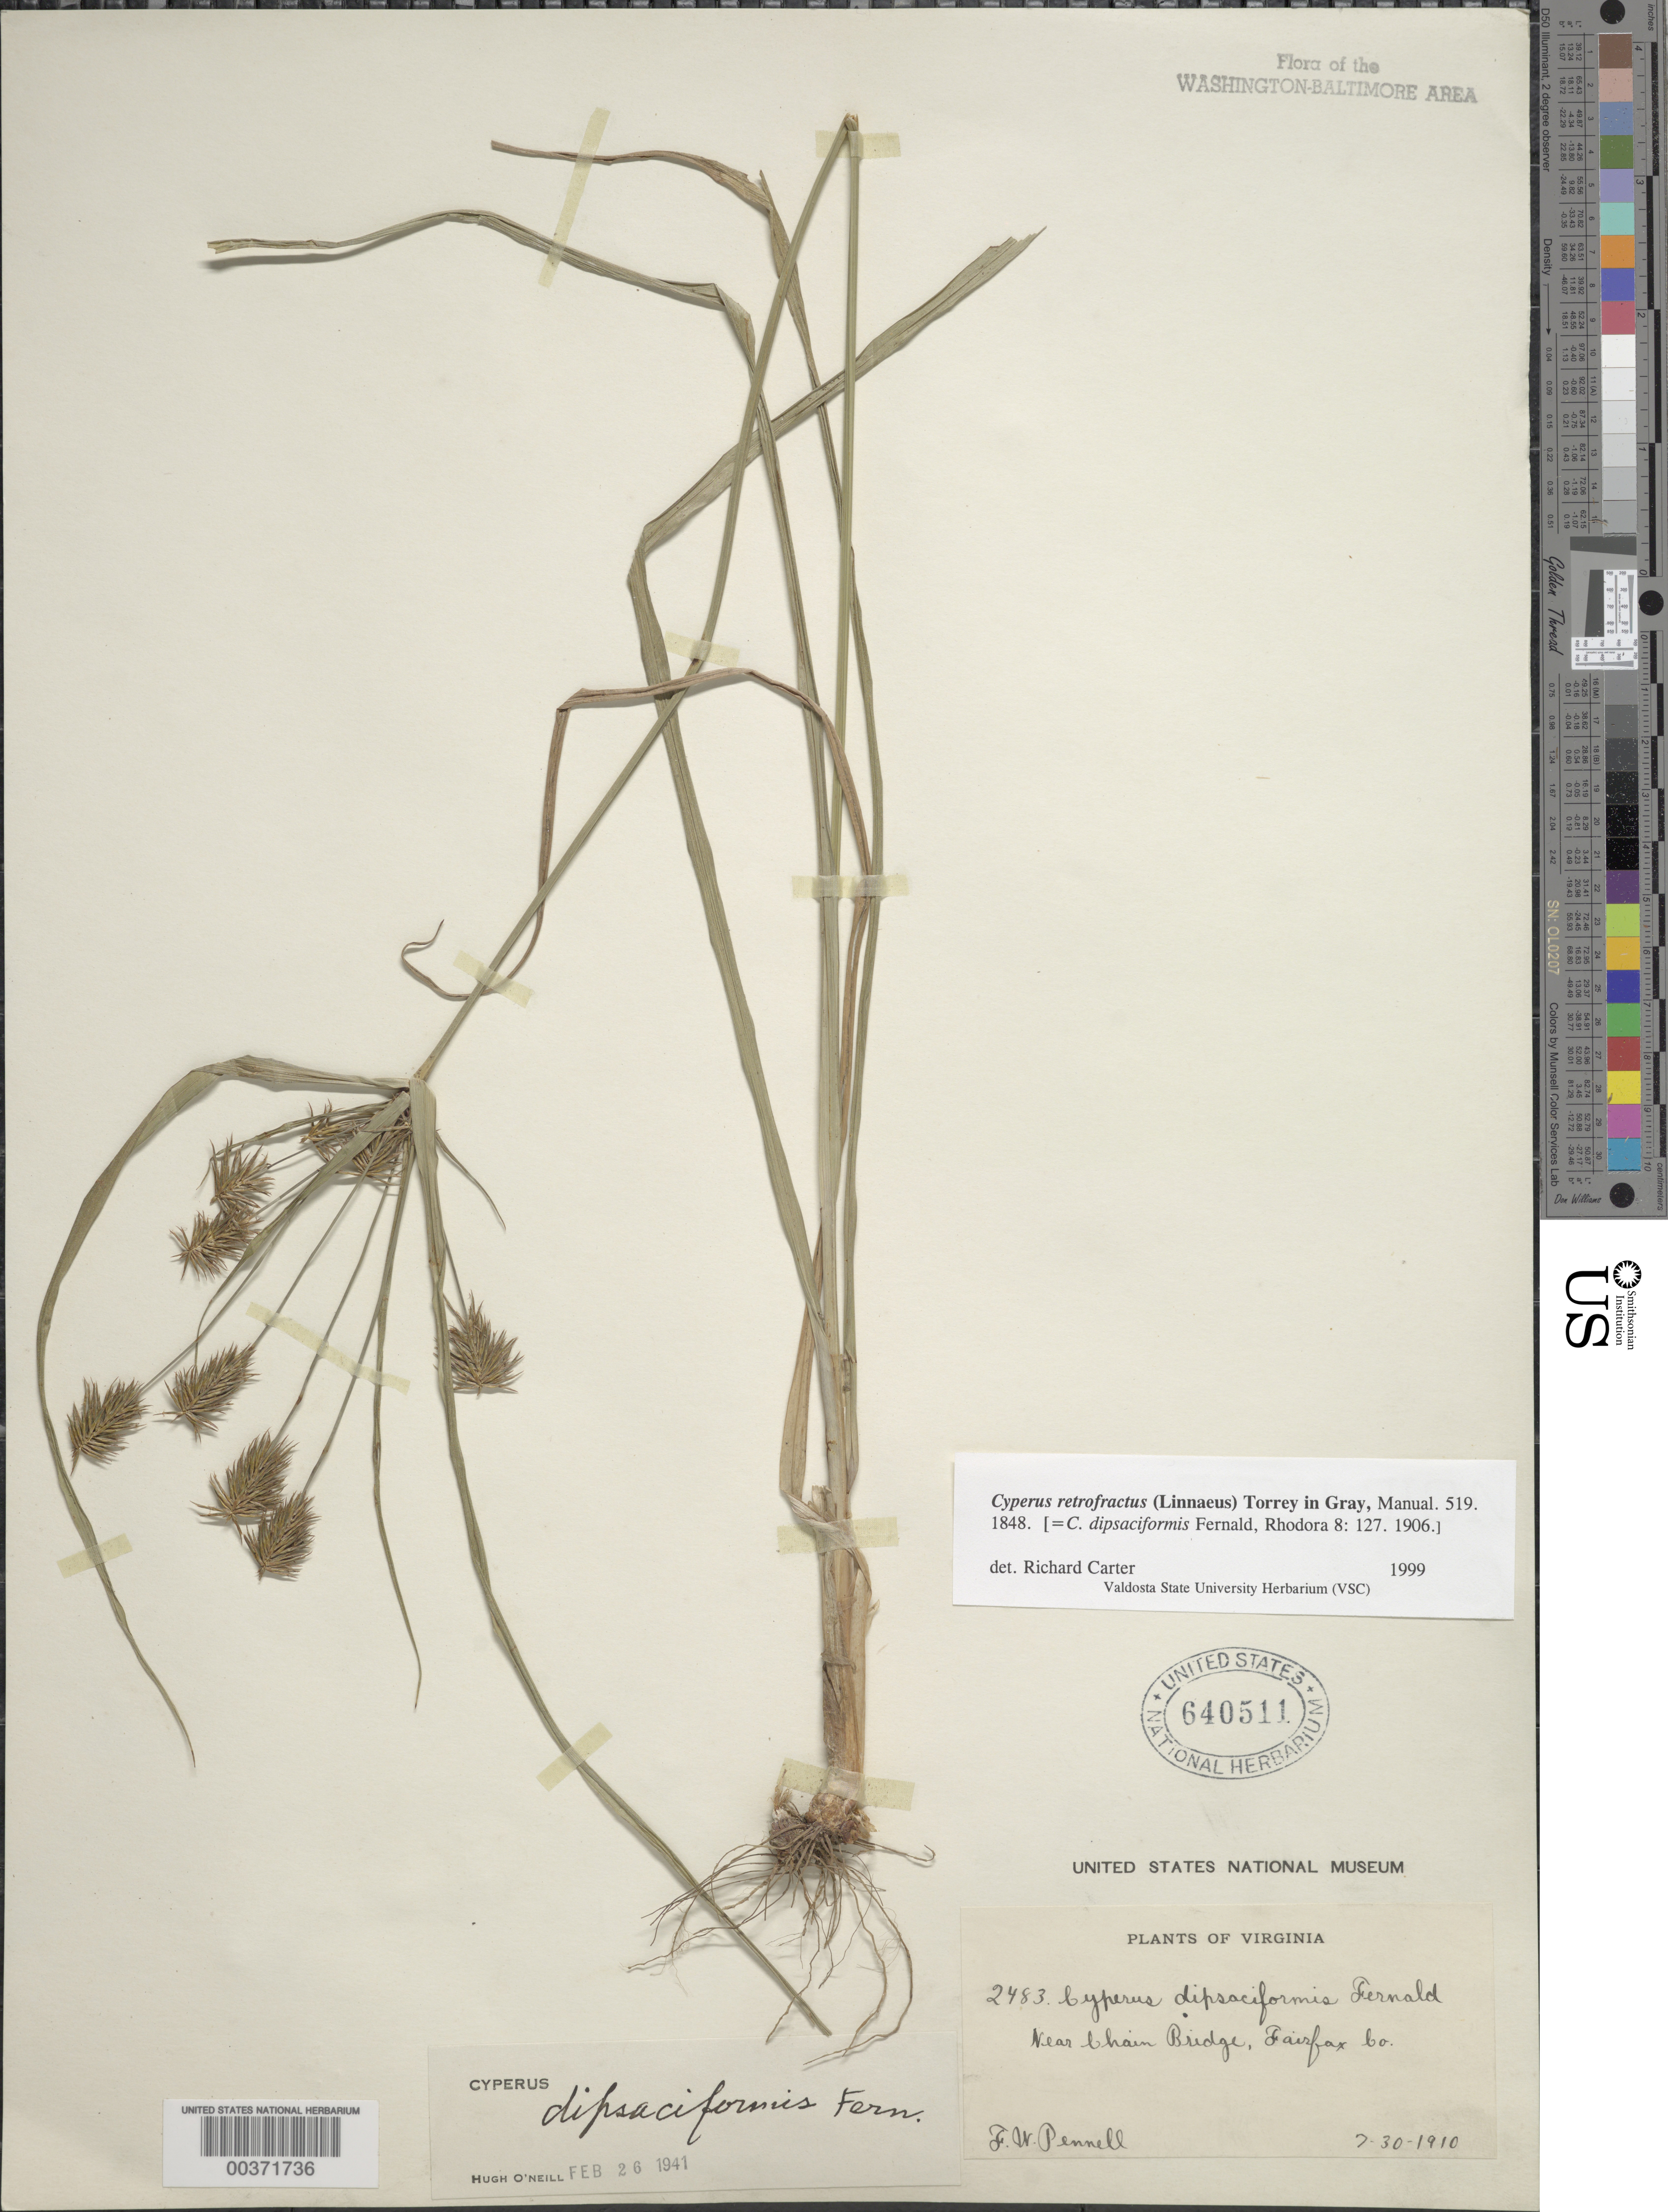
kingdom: Plantae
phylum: Tracheophyta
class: Liliopsida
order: Poales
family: Cyperaceae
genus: Cyperus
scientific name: Cyperus retrofractus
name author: (L.) Torr.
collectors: F. W. Pennell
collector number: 2483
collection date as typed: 30 Jul 1910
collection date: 1910-07-30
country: United States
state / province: Virginia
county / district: Fairfax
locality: Chain Bridge vicinity C. & O. Canal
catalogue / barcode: US 640511